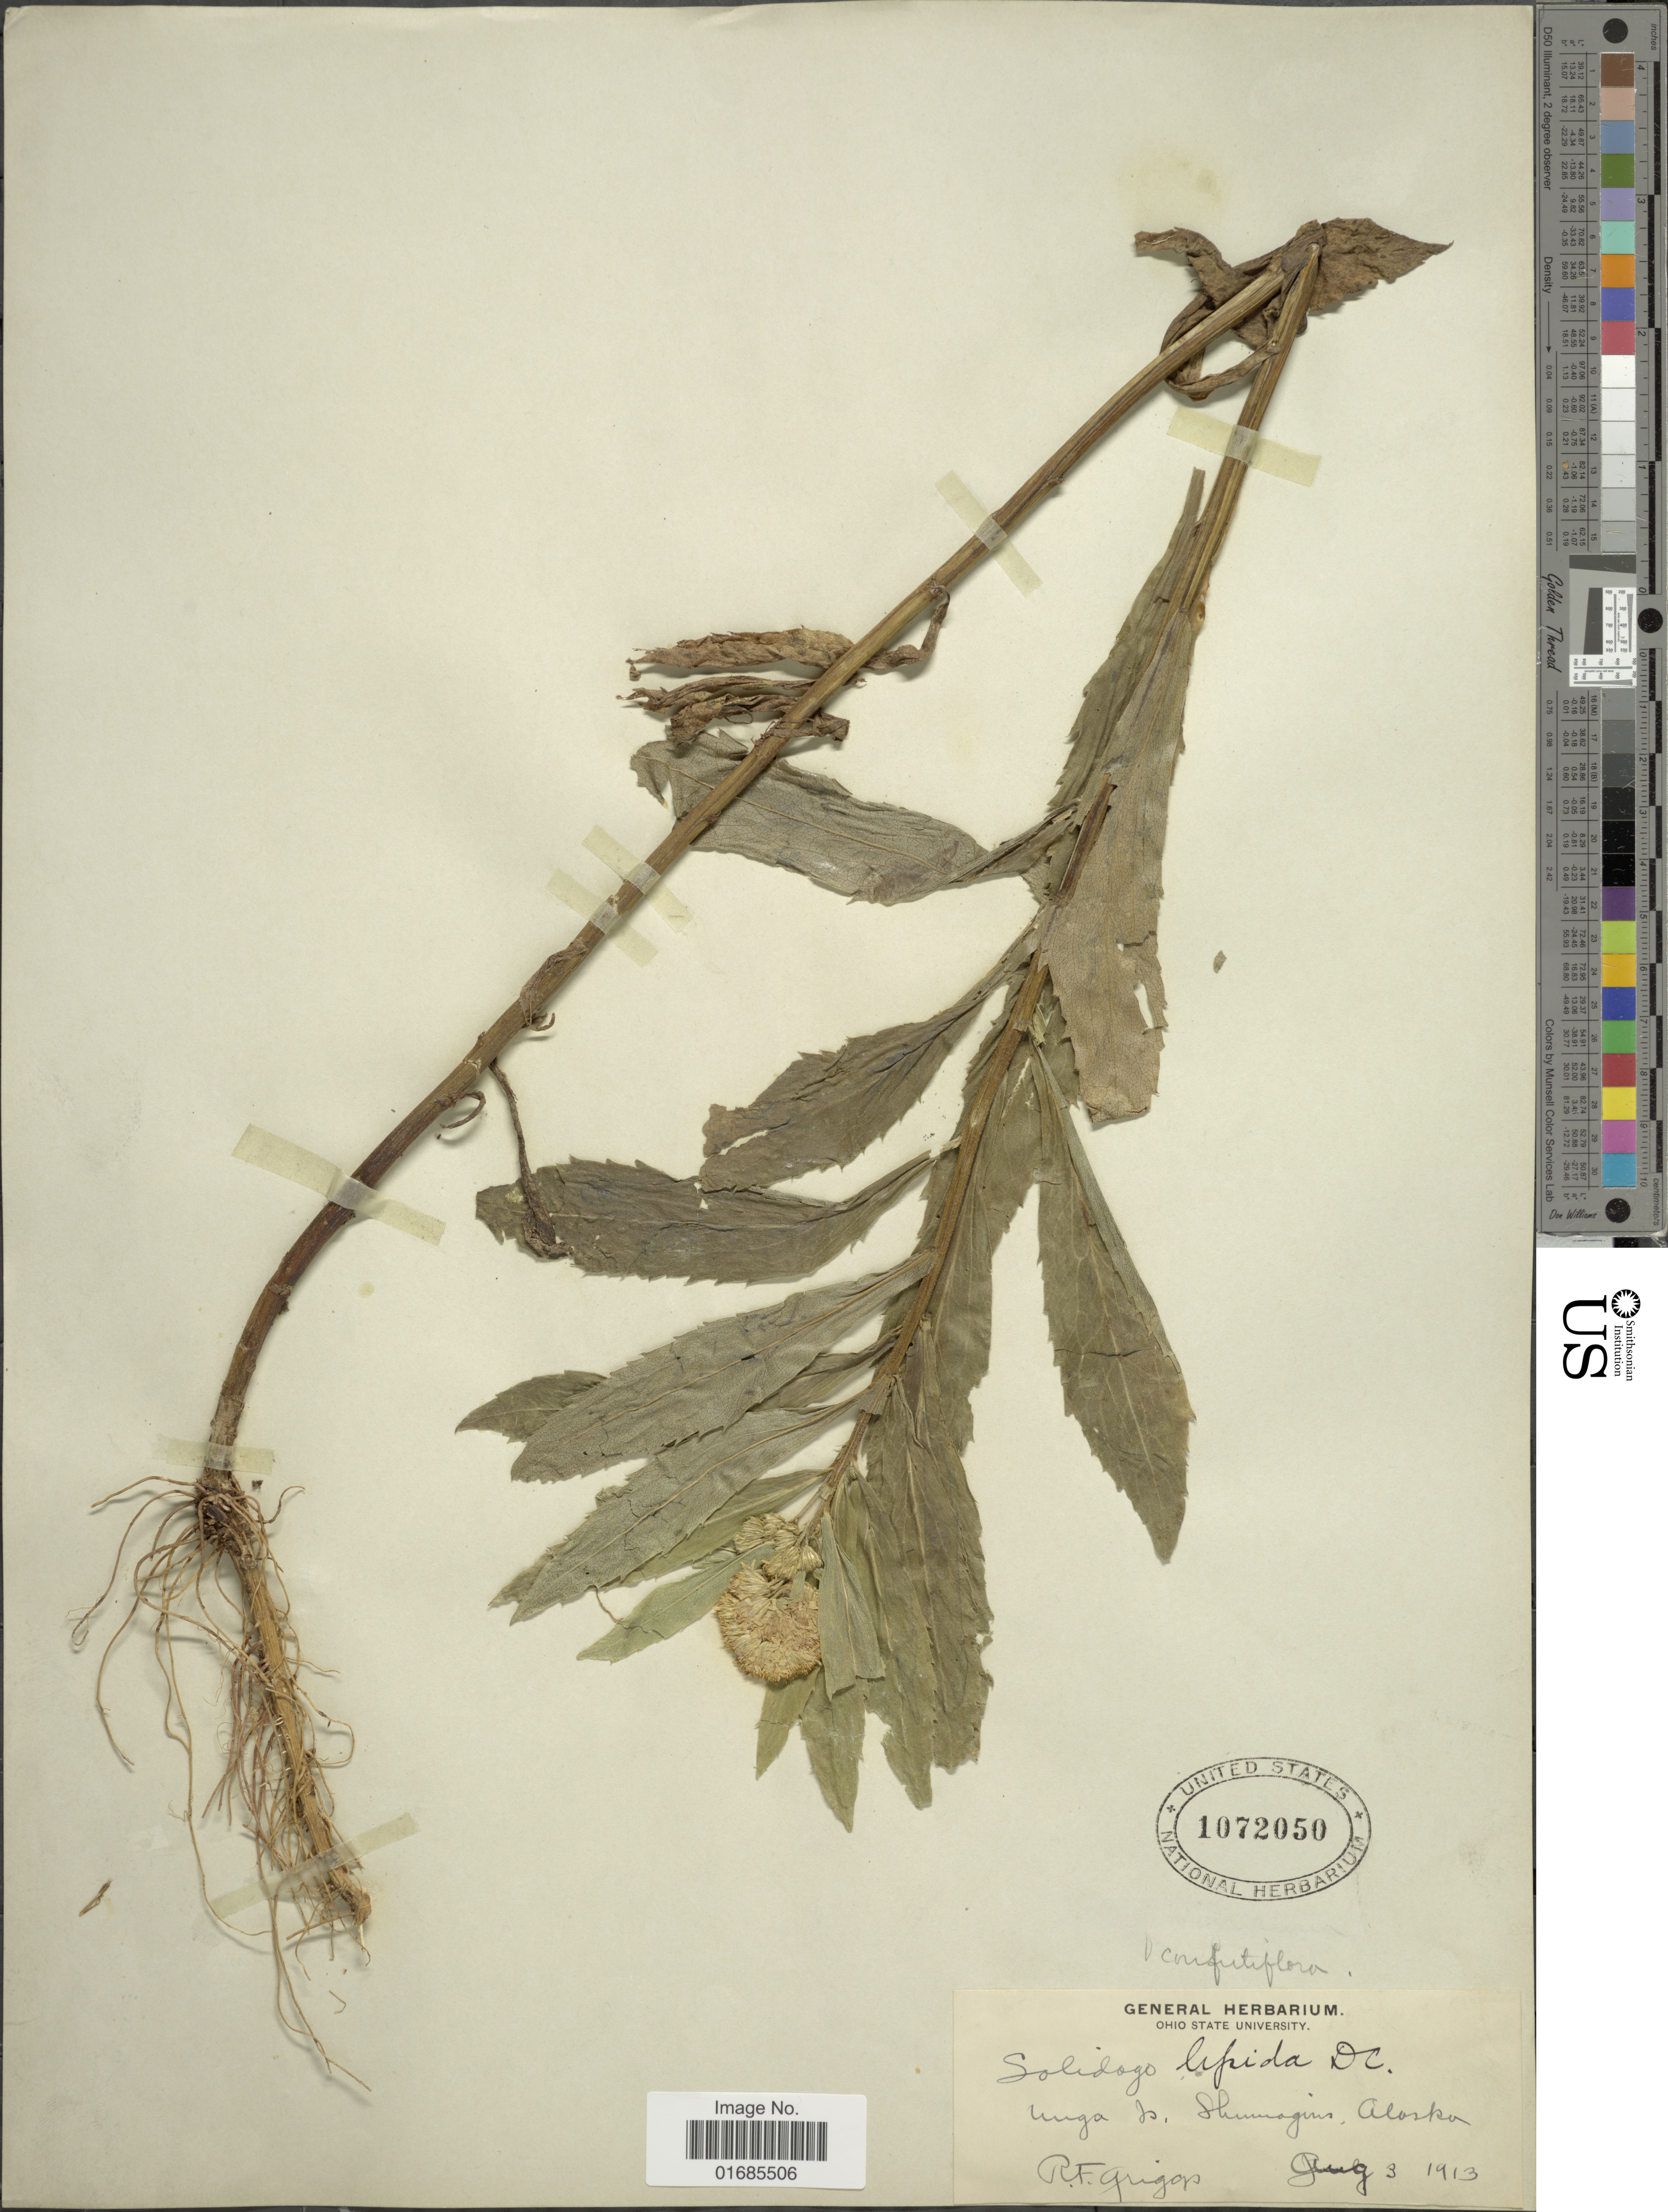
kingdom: Plantae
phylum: Tracheophyta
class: Magnoliopsida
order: Asterales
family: Asteraceae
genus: Solidago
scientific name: Solidago canadensis var. salebrosa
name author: (Piper) M.E. Jones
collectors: R. F. Griggs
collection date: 1913-08-03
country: United States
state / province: Alaska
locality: Nuga Is., Shumagins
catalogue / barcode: US 1072050